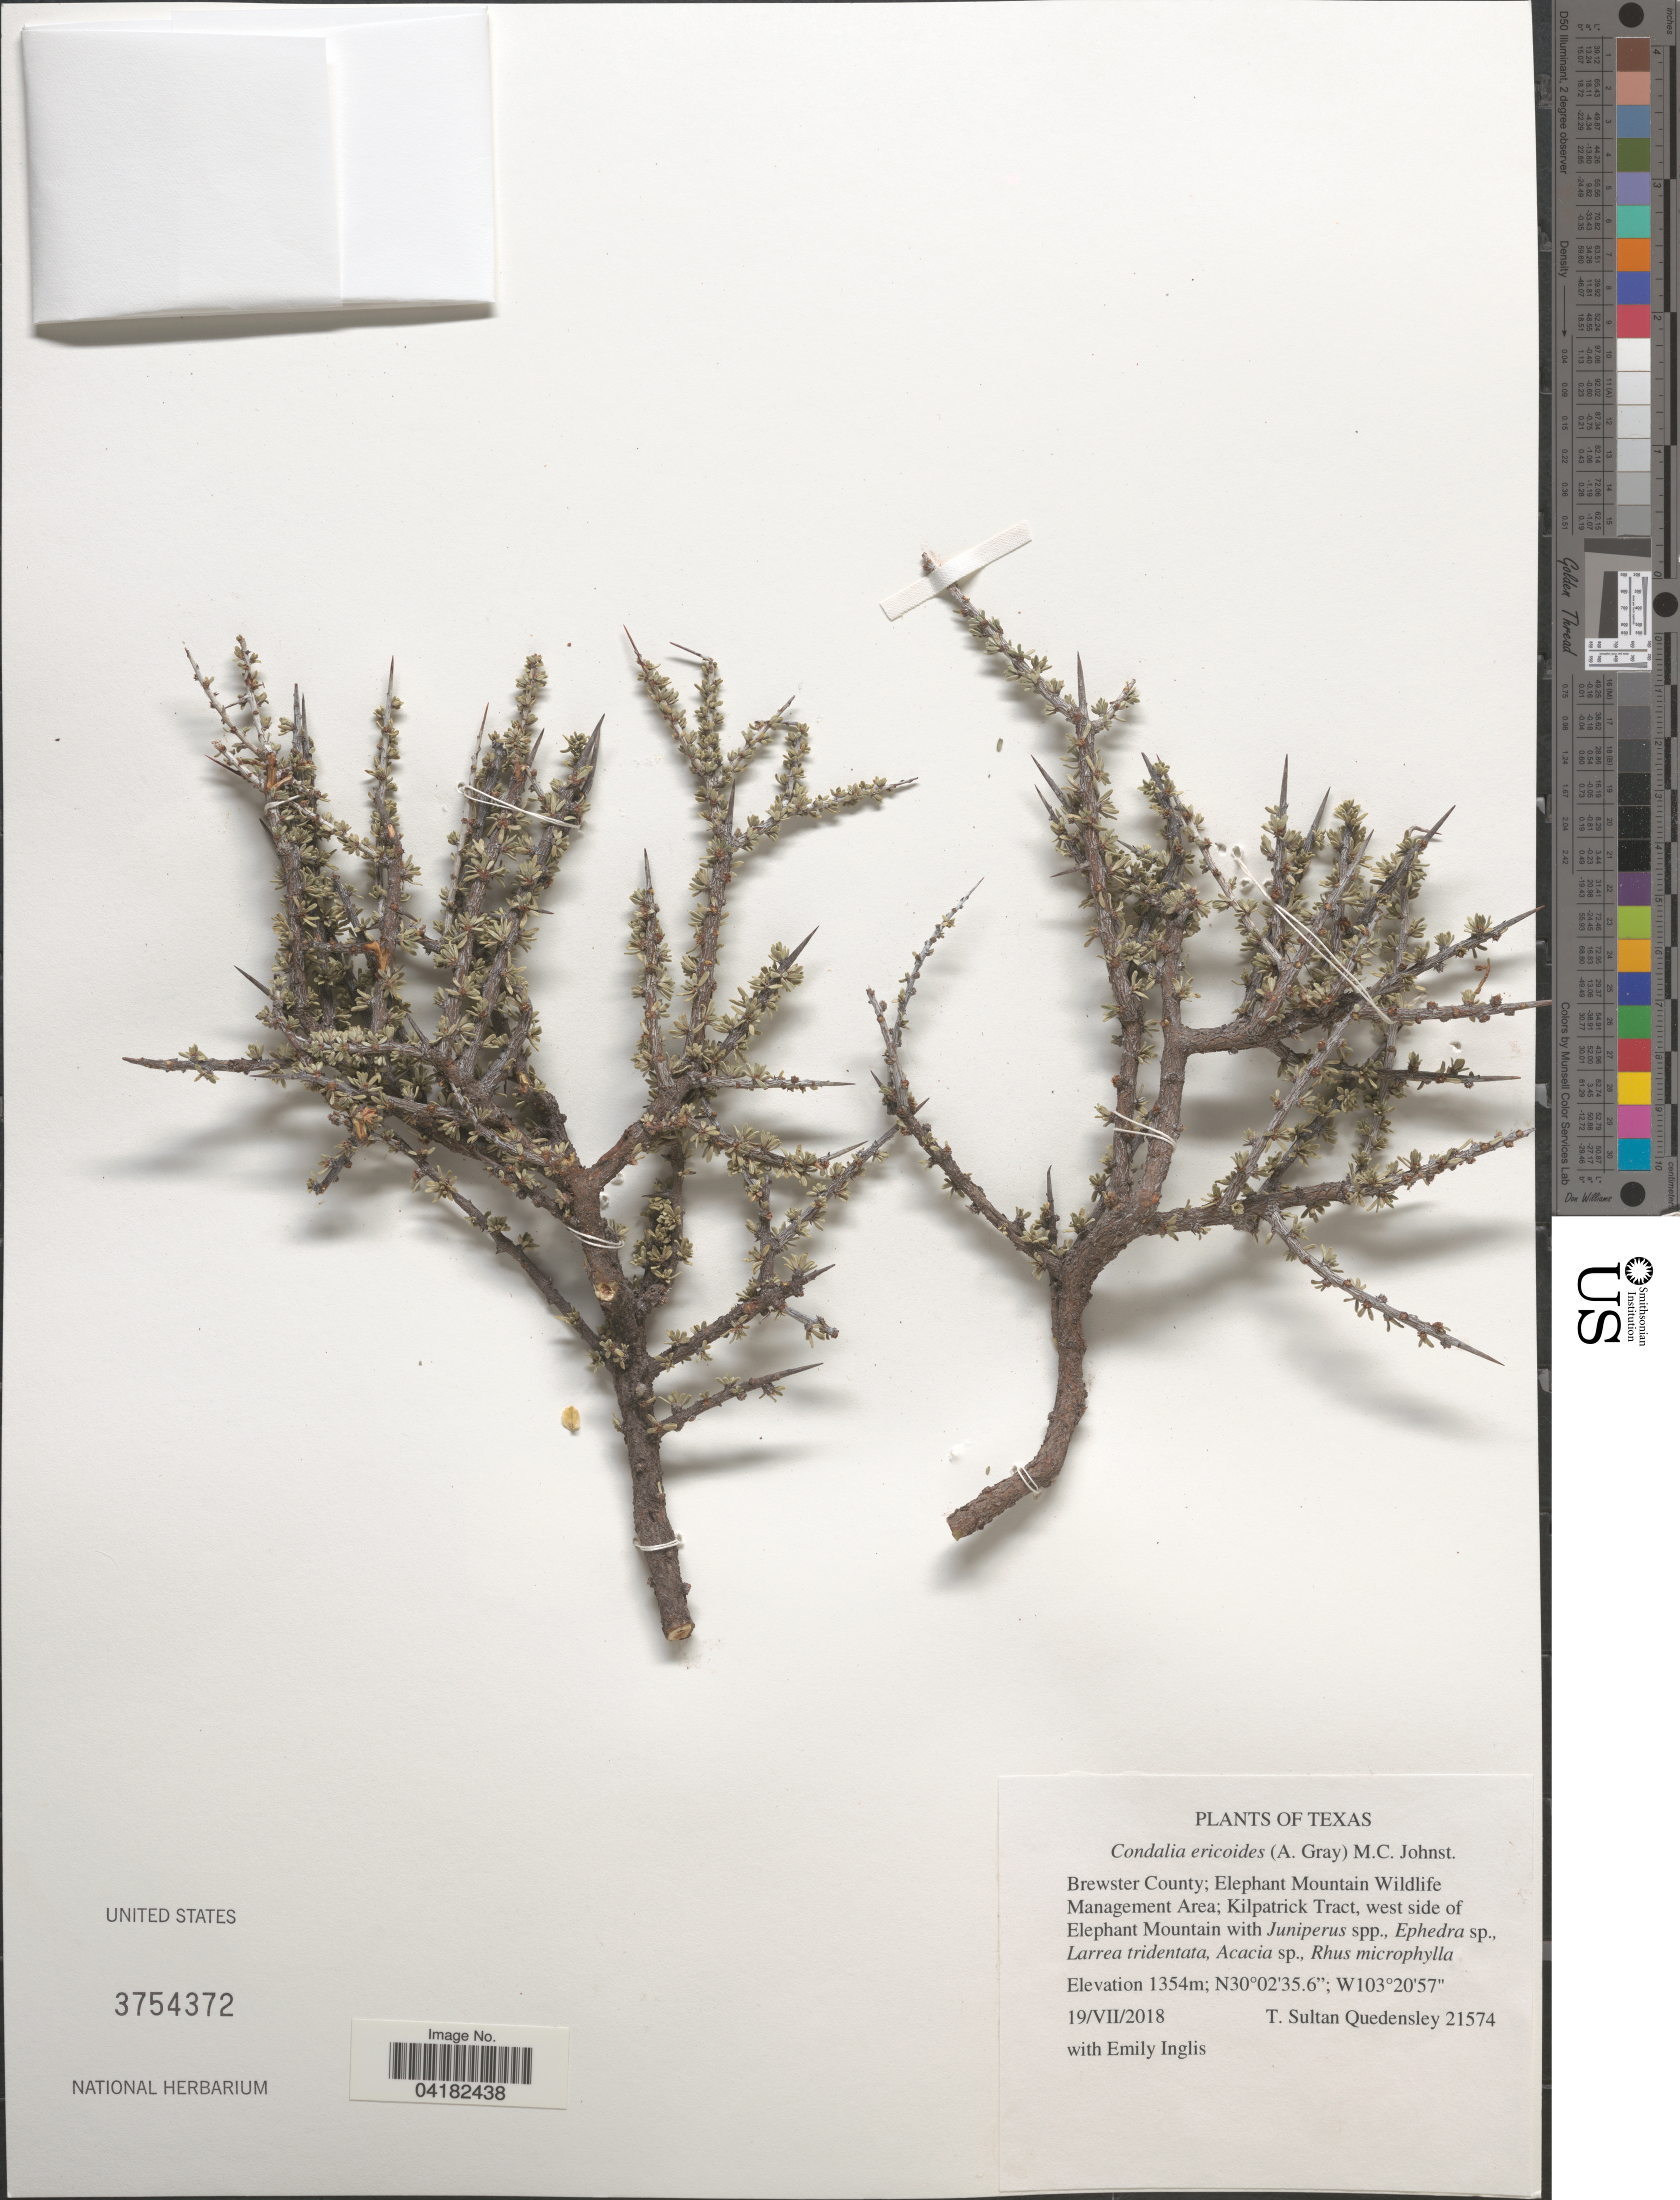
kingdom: Plantae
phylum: Tracheophyta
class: Magnoliopsida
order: Rosales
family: Rhamnaceae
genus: Condalia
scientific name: Condalia ericoides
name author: (A. Gray) M.C. Johnst.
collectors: T. S. Quedensley & E. Inglis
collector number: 21574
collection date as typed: Transcribed d/m/y: 19/7/2018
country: United States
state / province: Texas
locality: Brewster County; Elephant Mountain Wildlife Management Area; Kilpatrick Tract, west side of Elephant Mountain.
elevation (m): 1354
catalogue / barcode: US 3754372